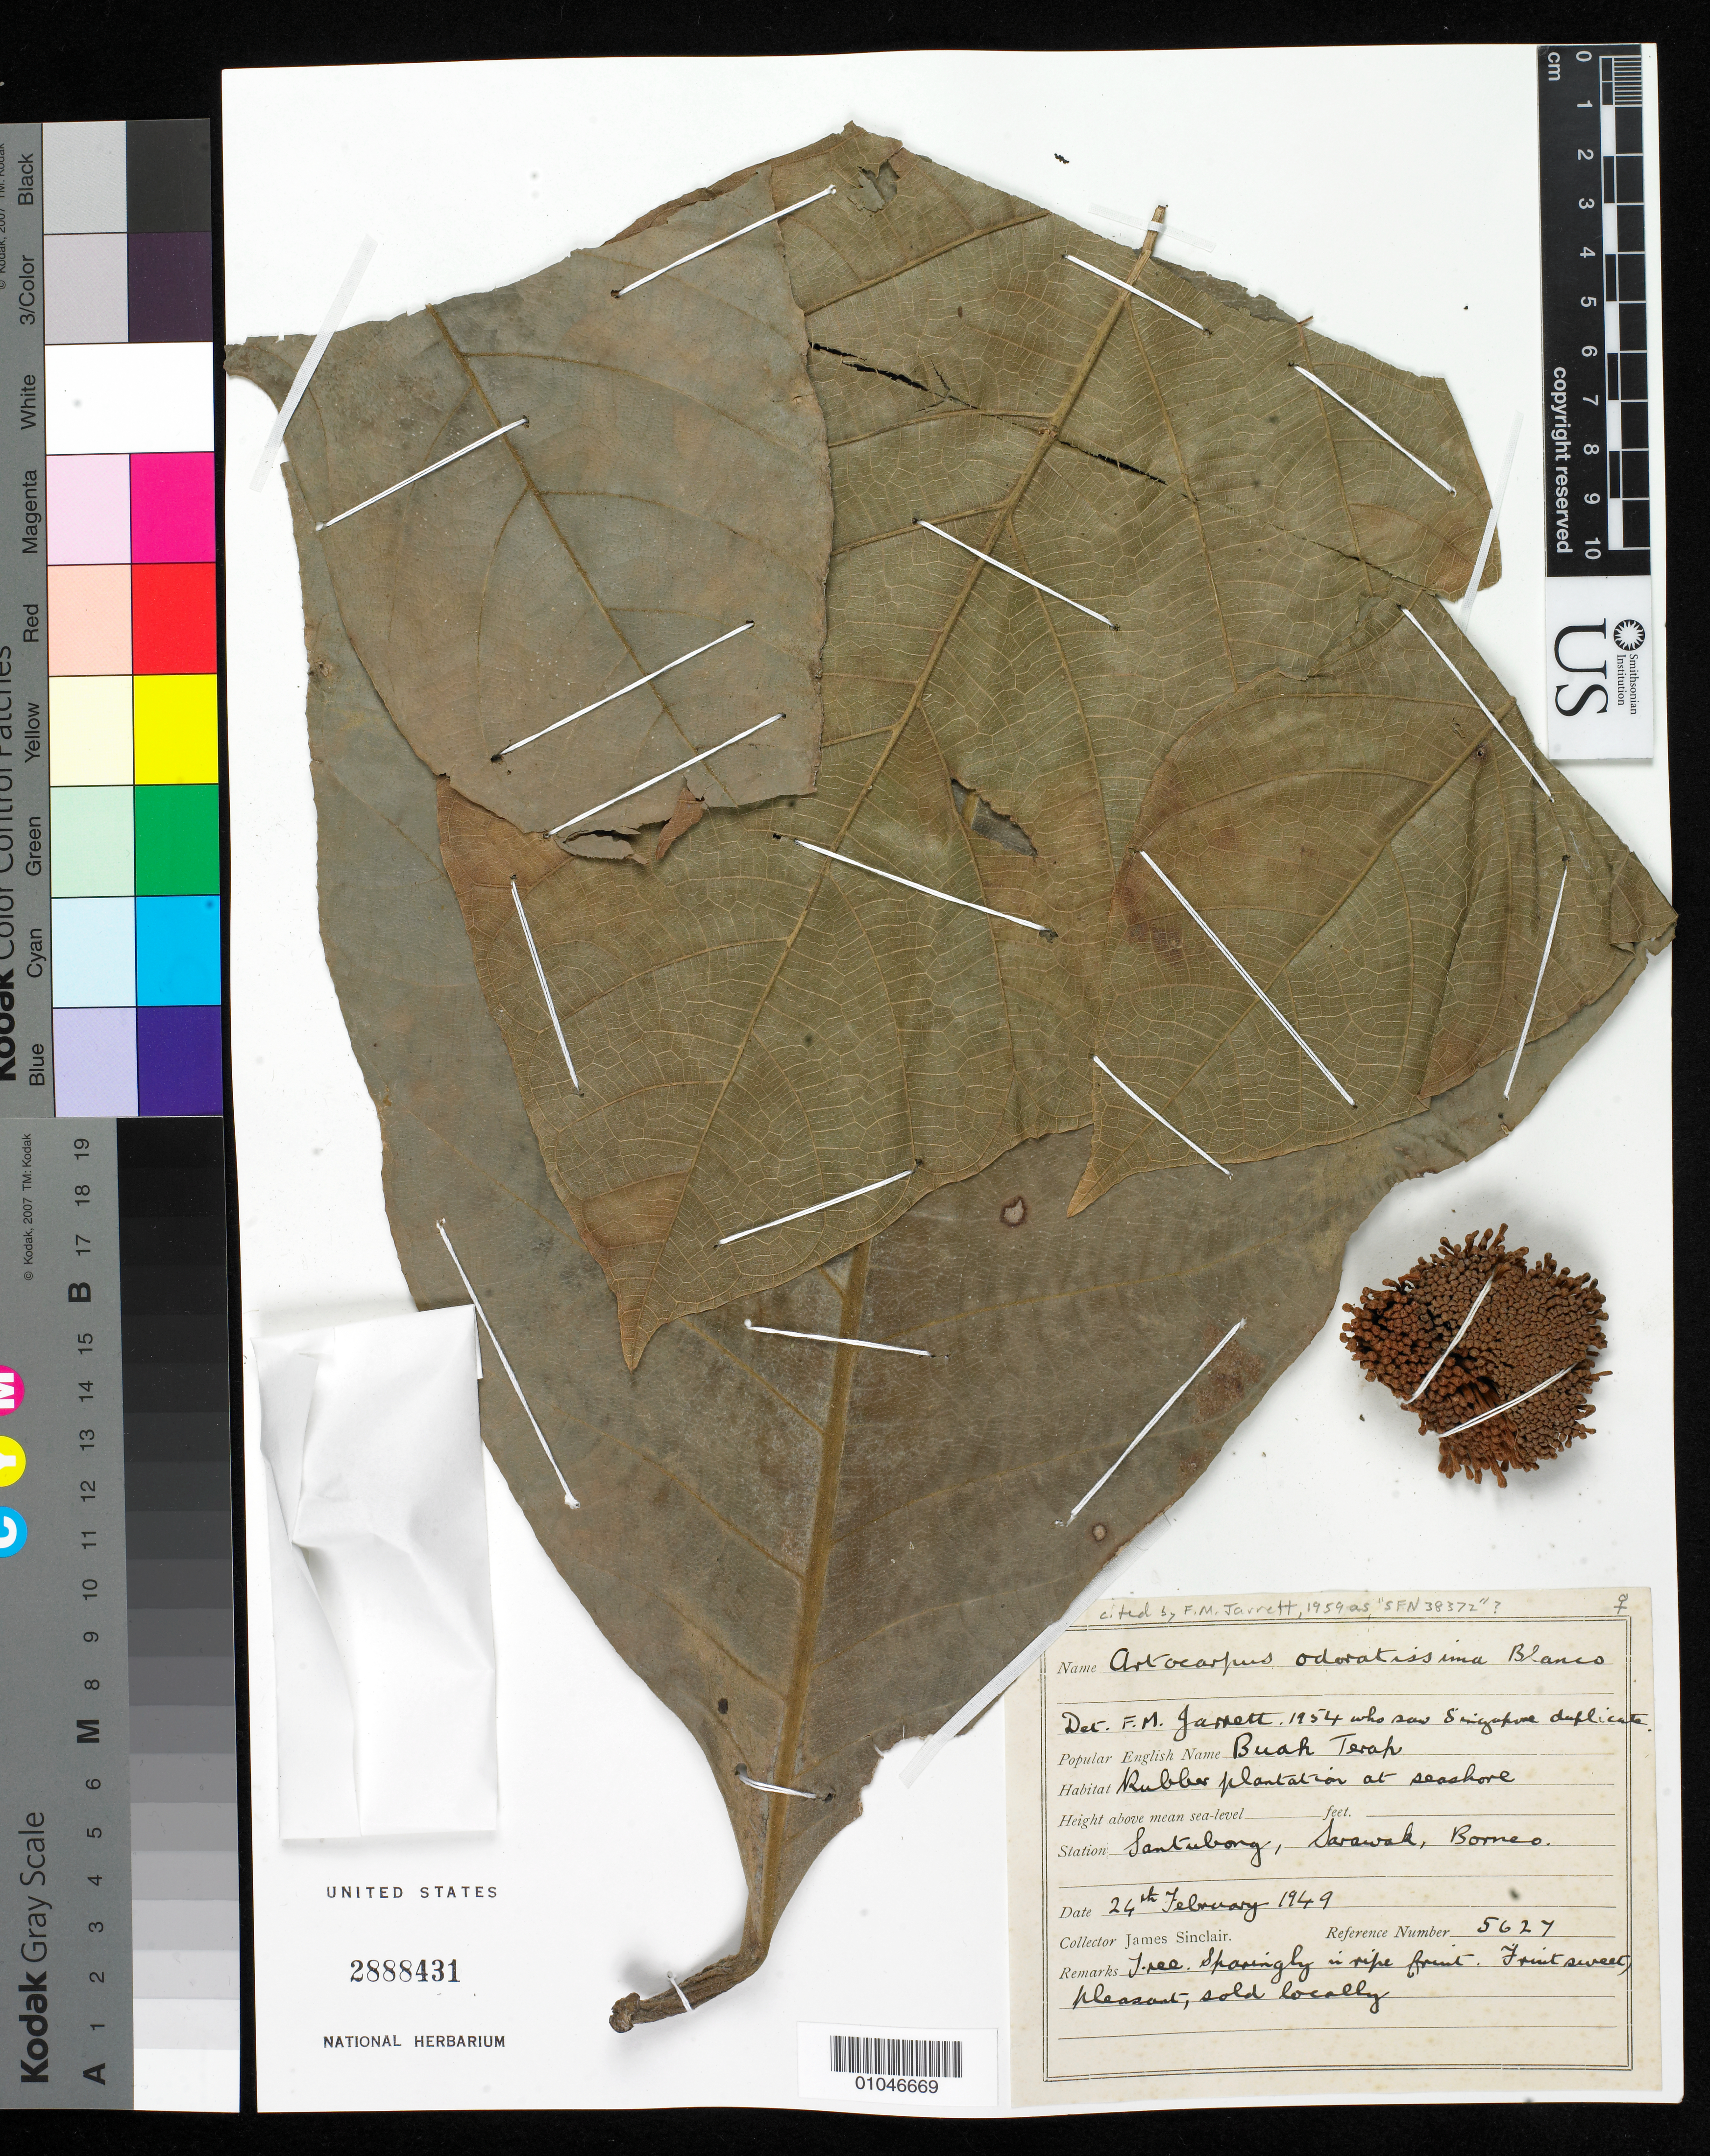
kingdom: Plantae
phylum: Tracheophyta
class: Magnoliopsida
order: Rosales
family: Moraceae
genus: Artocarpus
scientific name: Artocarpus odoratissimus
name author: Blanco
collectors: J. Sinclair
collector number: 5627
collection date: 1949-02-24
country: Malaysia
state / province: Sarawak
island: Borneo I.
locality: Santubong, Sarawak, Borneo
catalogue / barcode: US 2888431